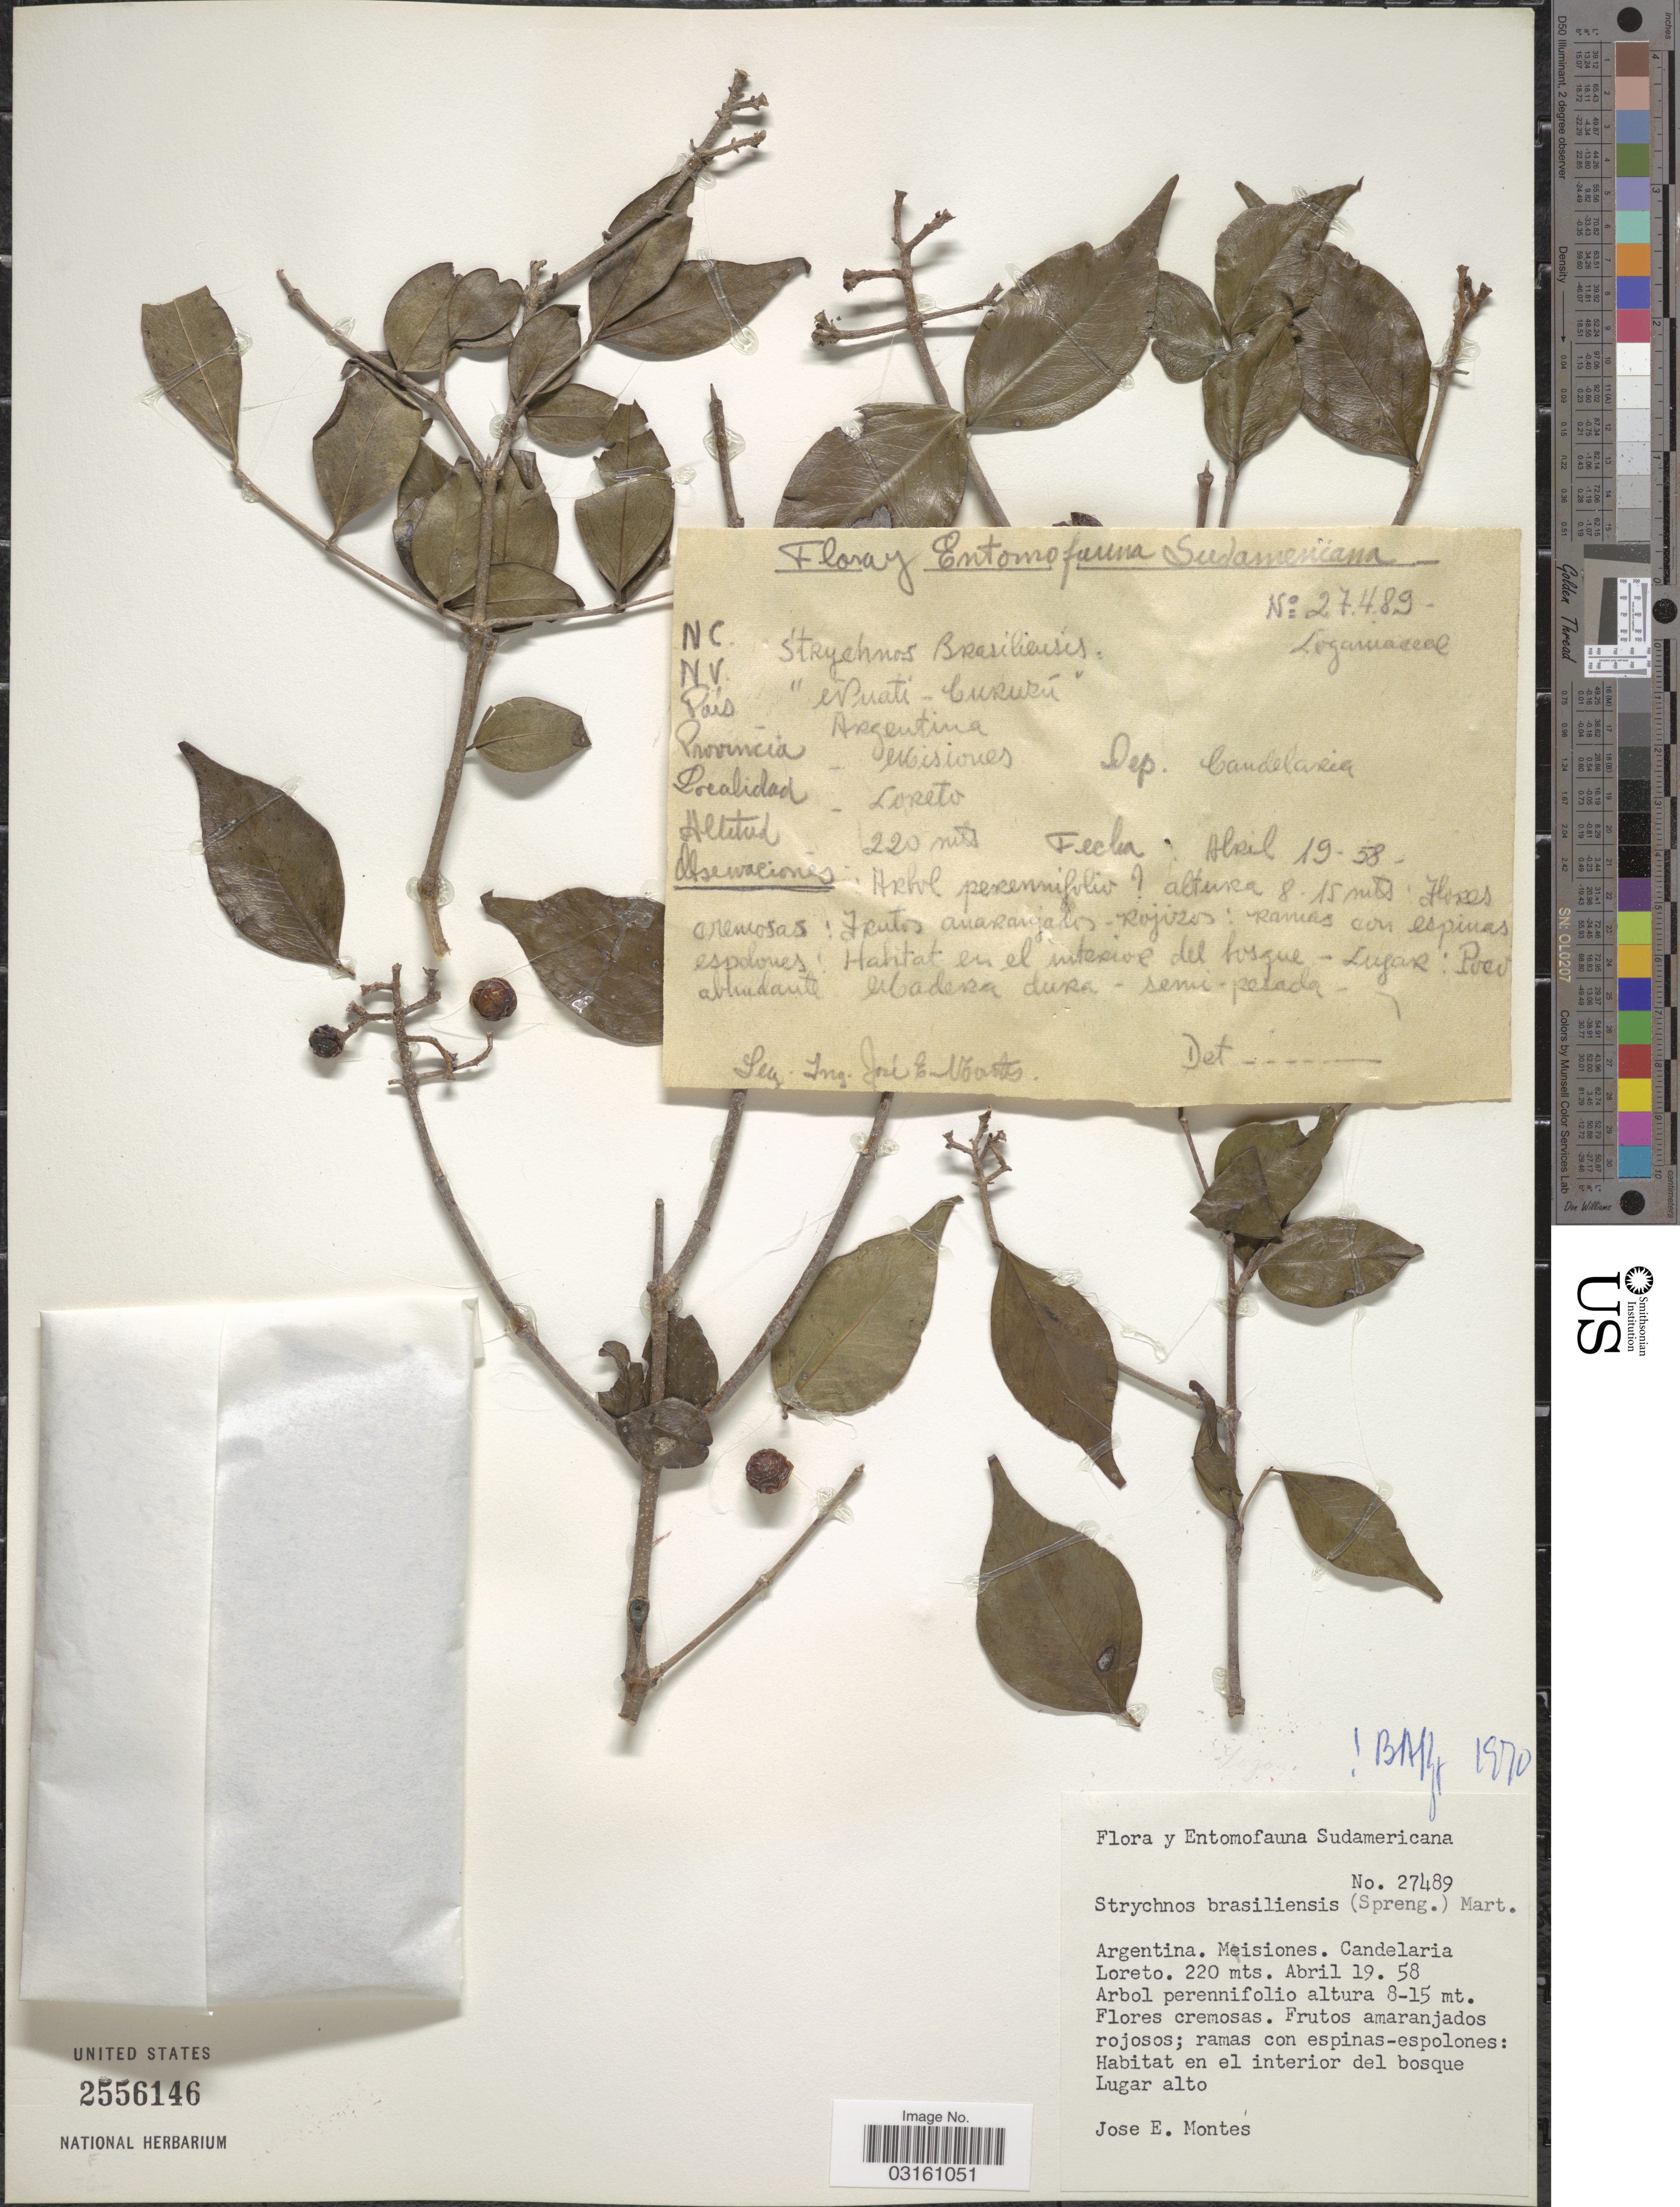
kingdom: Plantae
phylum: Tracheophyta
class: Magnoliopsida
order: Gentianales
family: Loganiaceae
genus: Strychnos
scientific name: Strychnos brasiliensis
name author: (Spreng.) Mart.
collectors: J. E. Montes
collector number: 27489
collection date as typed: Transcribed d/m/y: 19/4/58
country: Argentina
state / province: Misiones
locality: Dep. Candelaria. Loreto.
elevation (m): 220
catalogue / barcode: US 2556146